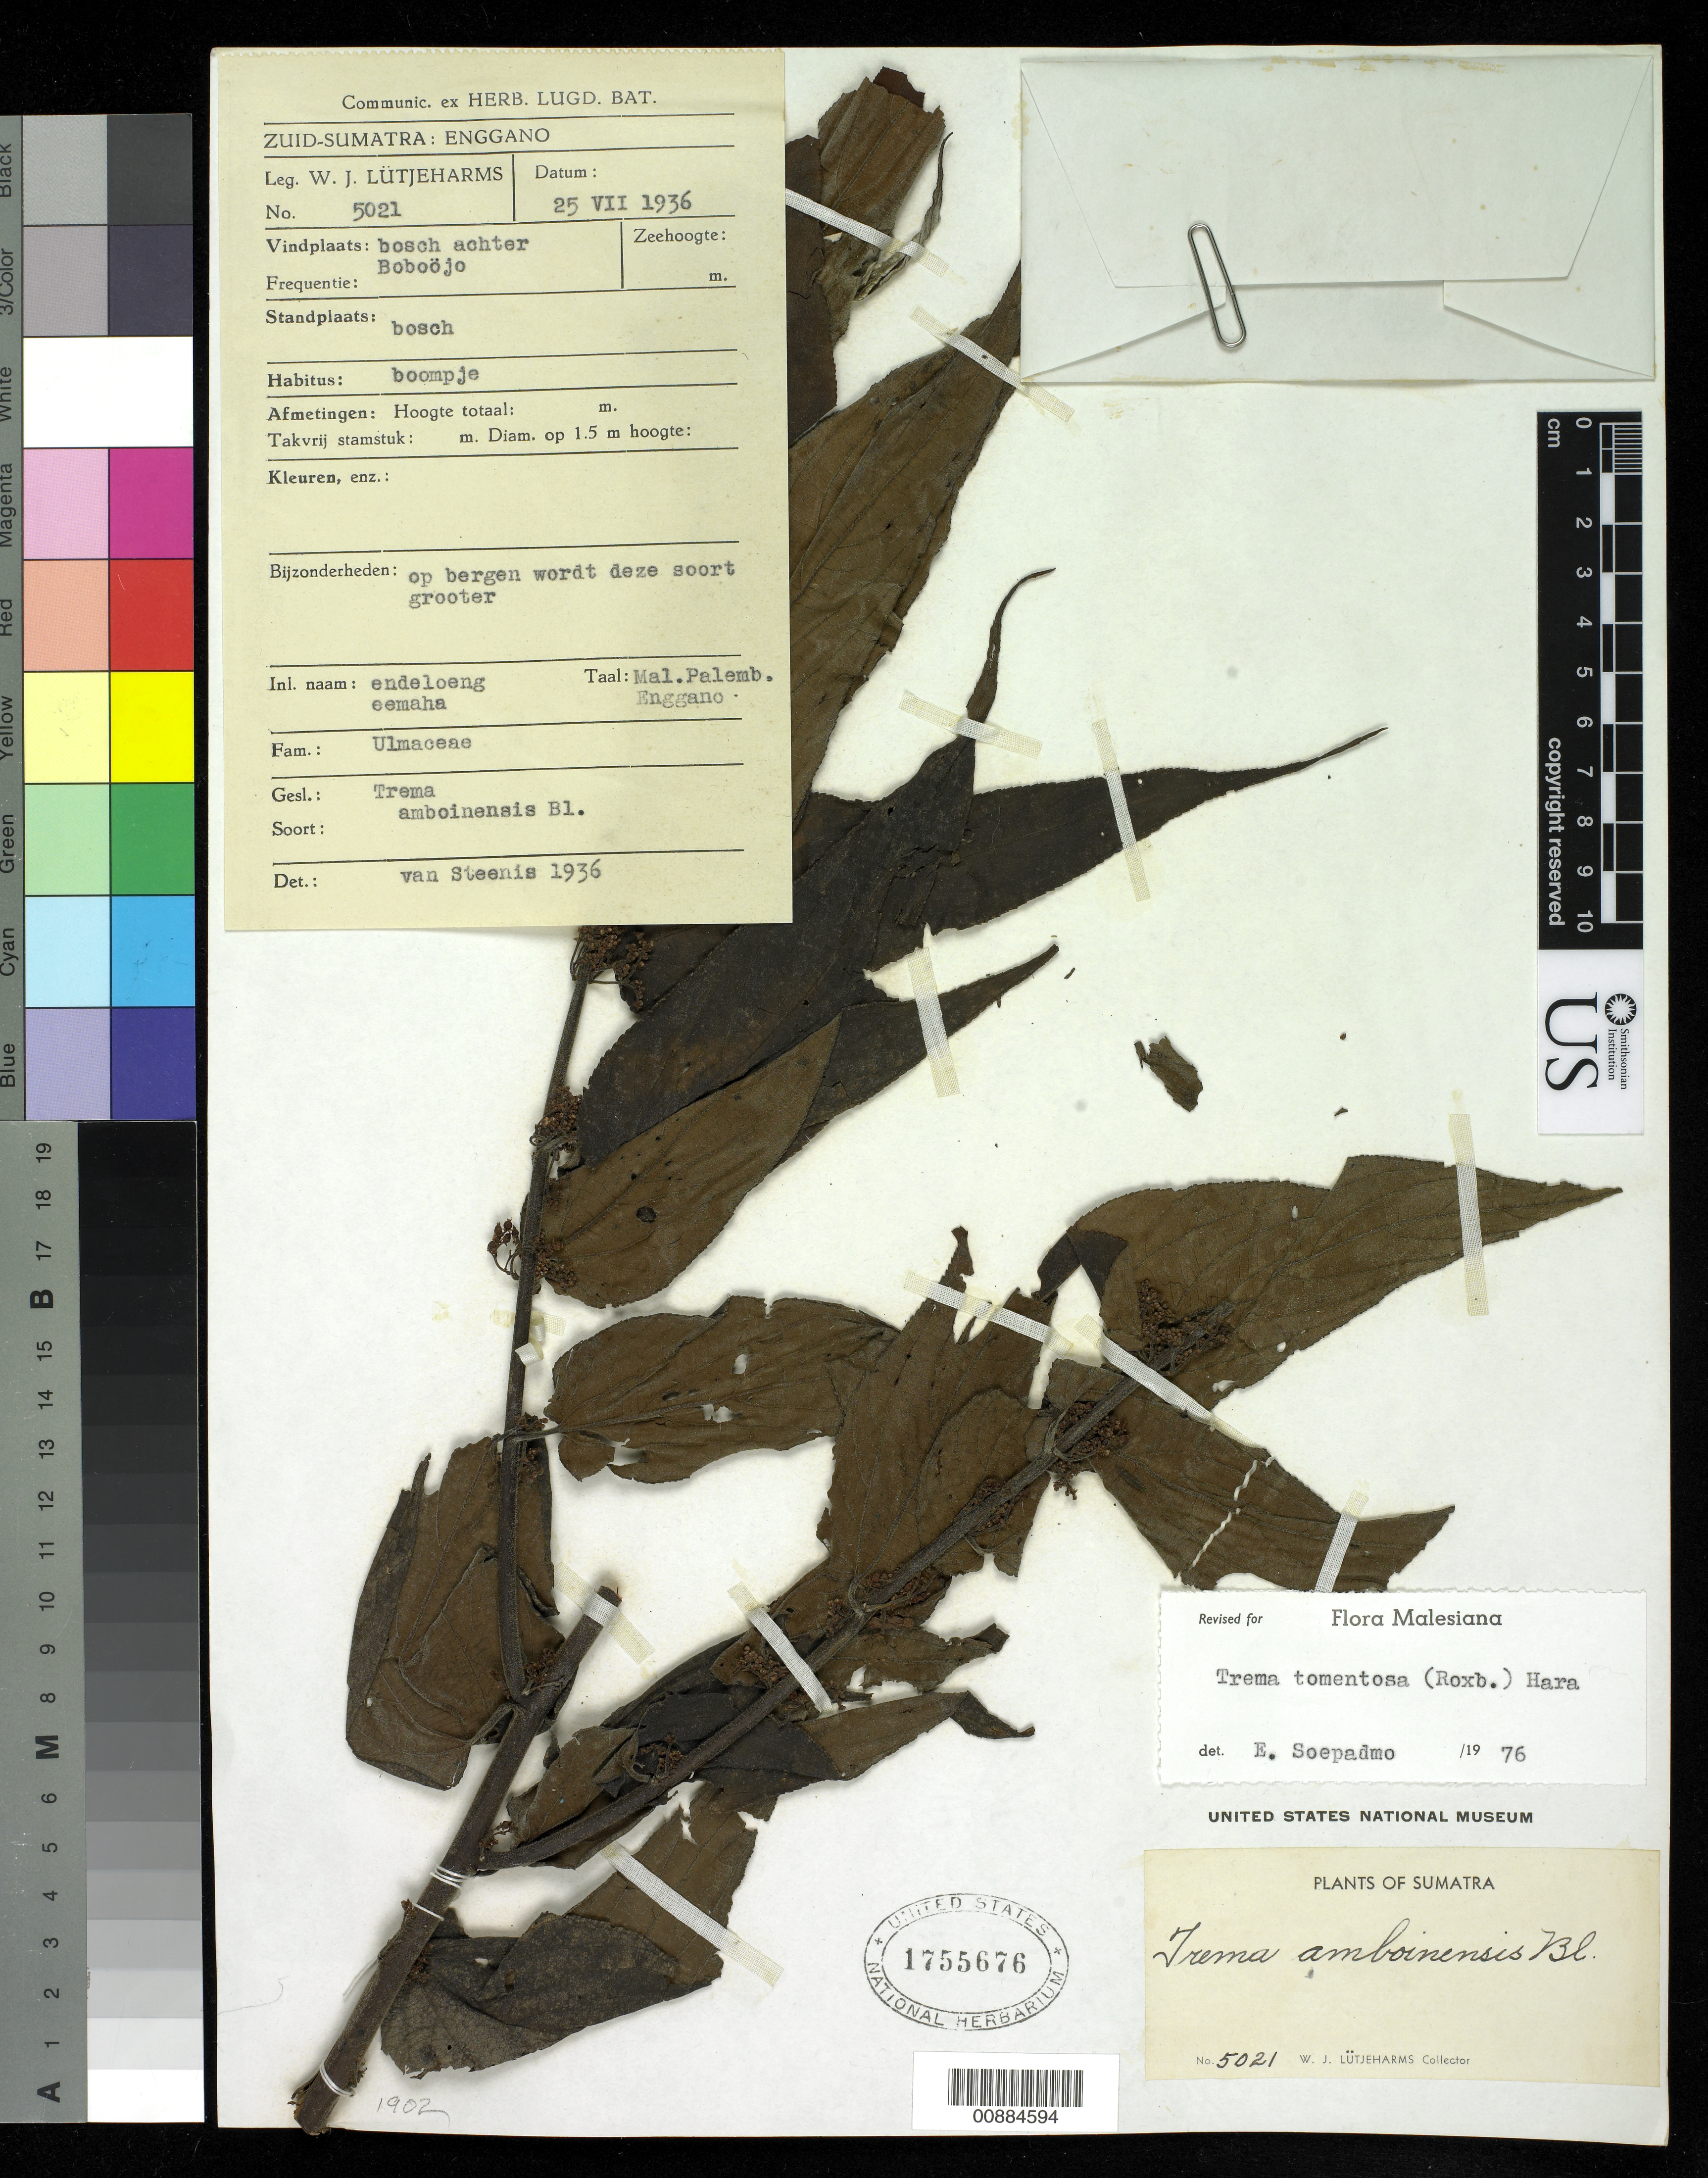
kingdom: Plantae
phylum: Tracheophyta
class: Magnoliopsida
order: Rosales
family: Cannabaceae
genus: Trema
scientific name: Trema tomentosum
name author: (Roxb.) Y. Hara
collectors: W. Lütjeharms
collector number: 5021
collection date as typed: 25 Jul 1936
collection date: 1936-07-25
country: Indonesia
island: Sumatra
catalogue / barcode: US 1755676